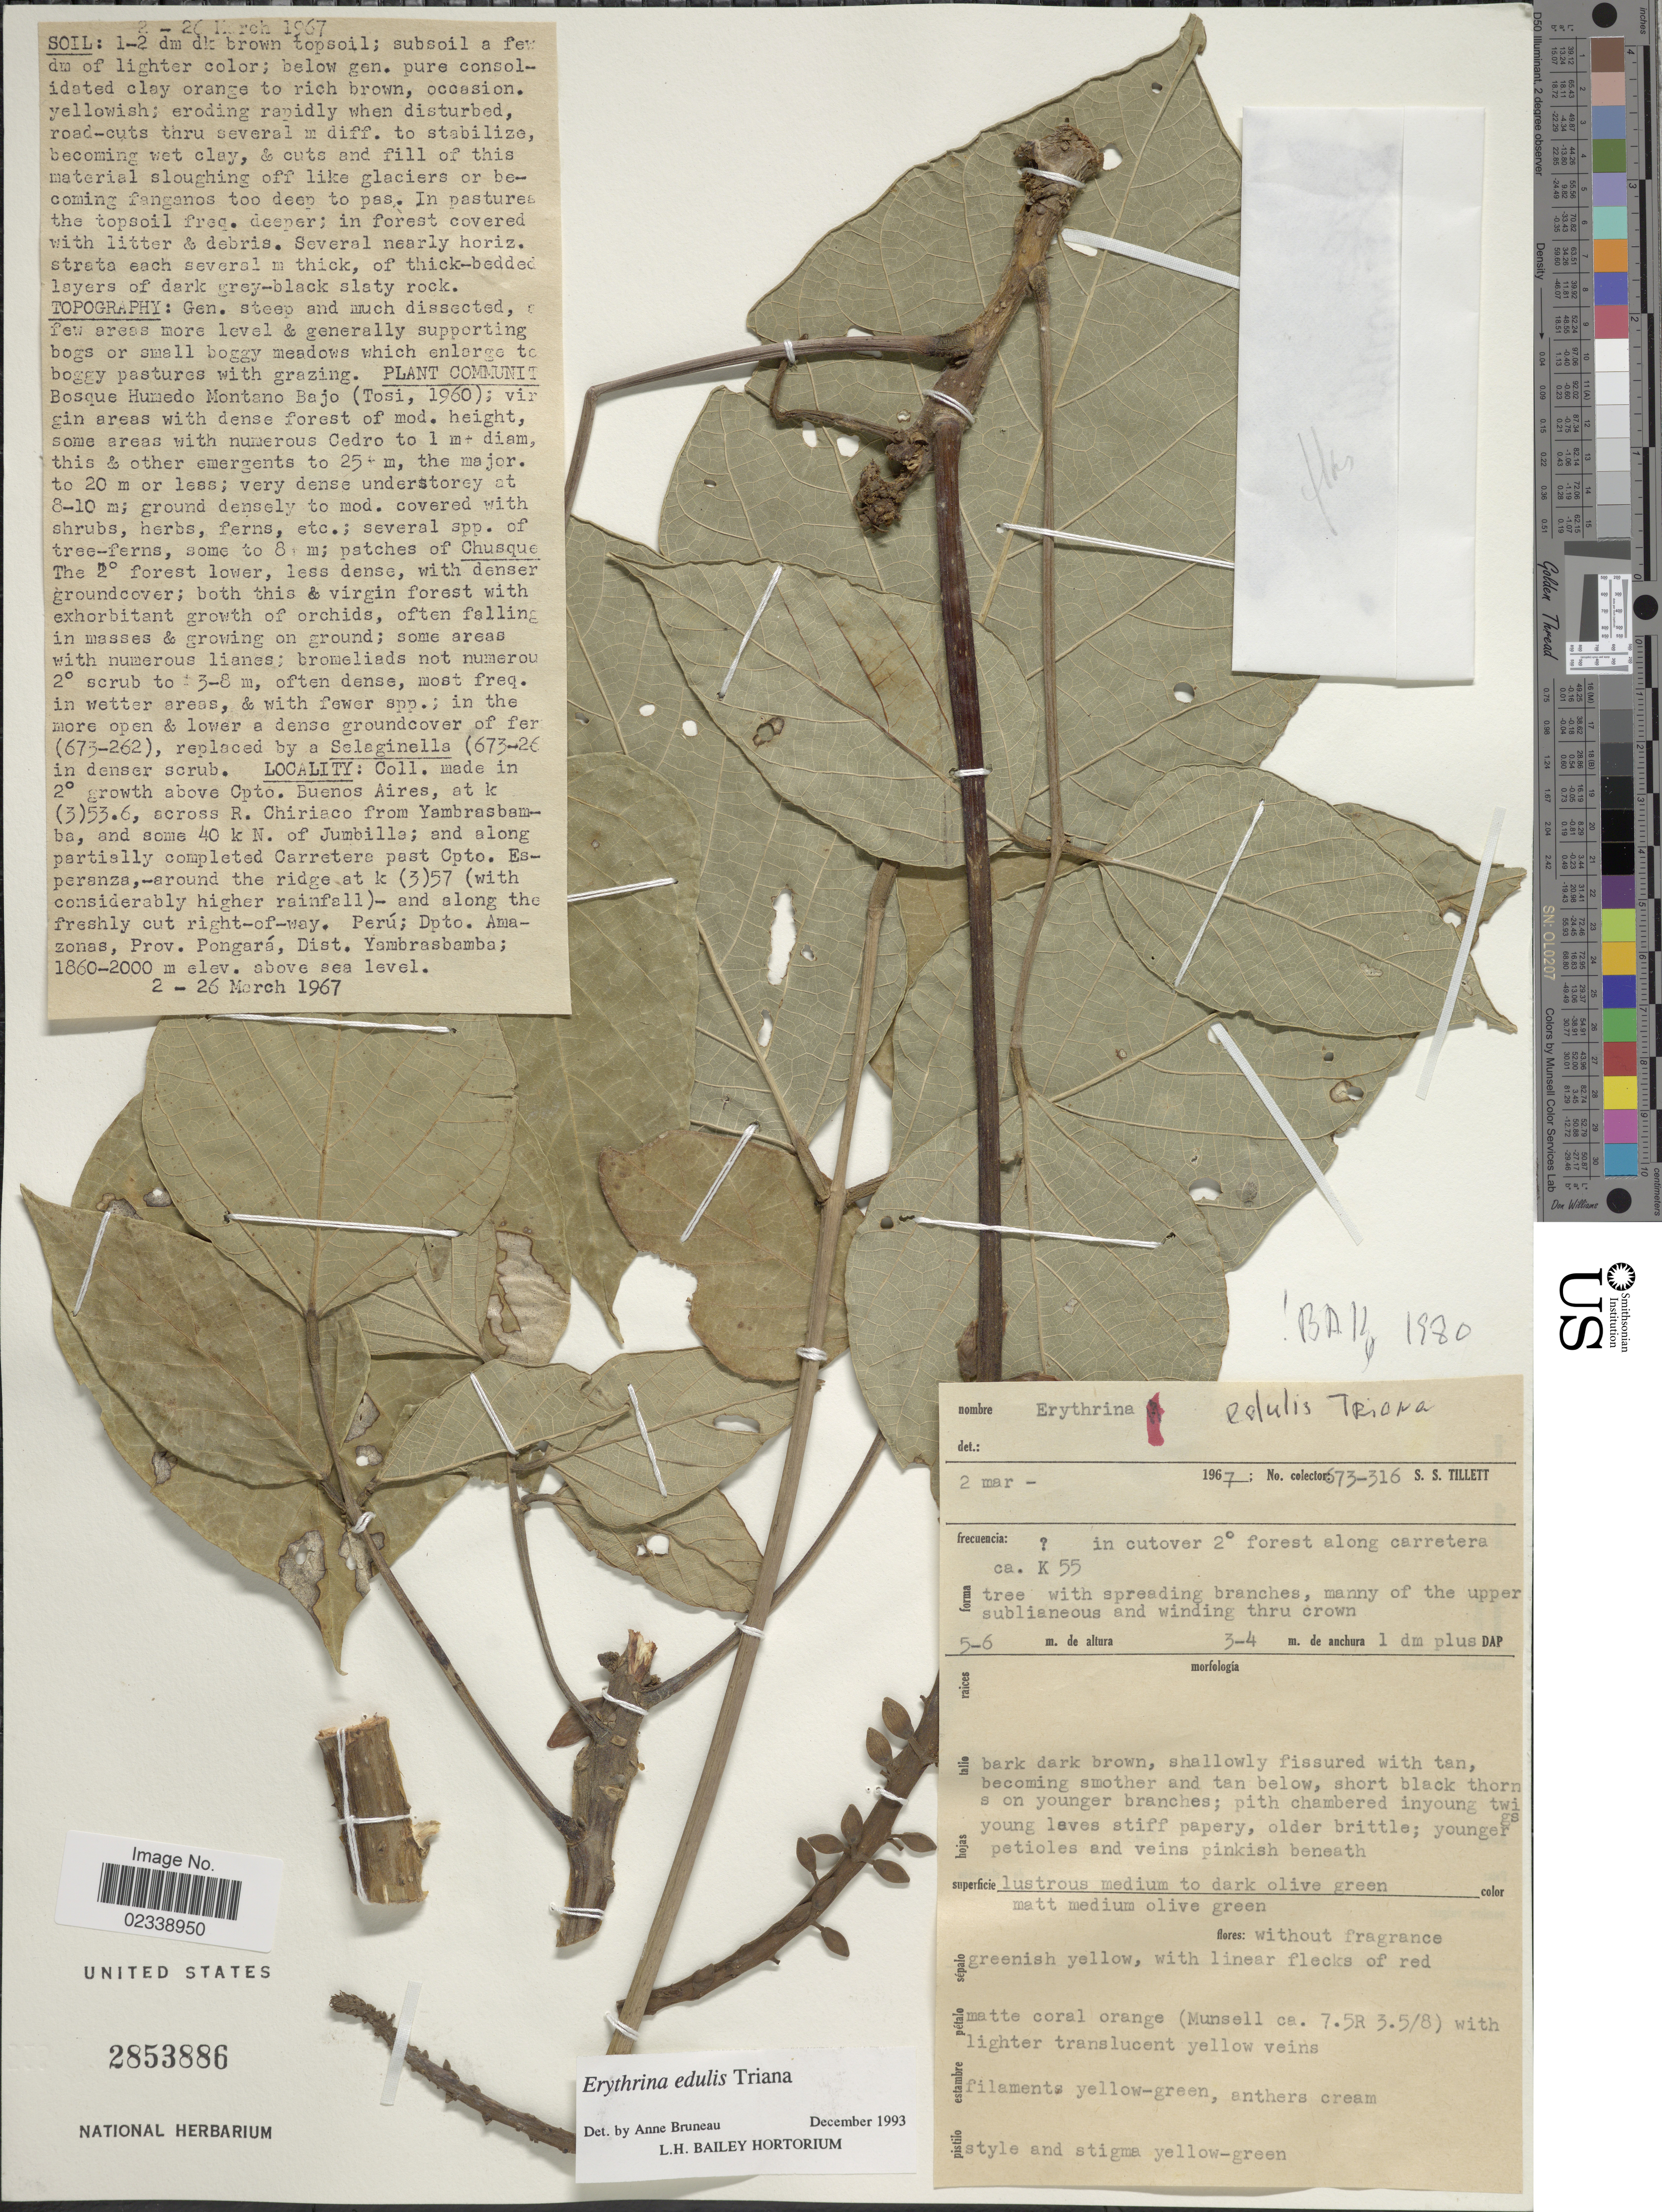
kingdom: Plantae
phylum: Tracheophyta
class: Magnoliopsida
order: Fabales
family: Fabaceae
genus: Erythrina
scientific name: Erythrina edulis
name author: Triana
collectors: S. S. Tillett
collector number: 673-316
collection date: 1967-03-02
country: Peru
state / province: Amazonas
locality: Above Cpto. Buenos Aires, at k (3) 53.6, across R. Chiriaco from Yambrasbamba, and some 40 k N. of Jumbilla; and along partially completed Carretera past Cpto. Esperanza,-around the ridge at k (3) 57 -and along the freshly cut right-of-way, Prov. Pongara, Dist. Yambrasbamba.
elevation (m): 1860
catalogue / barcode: US 2853886